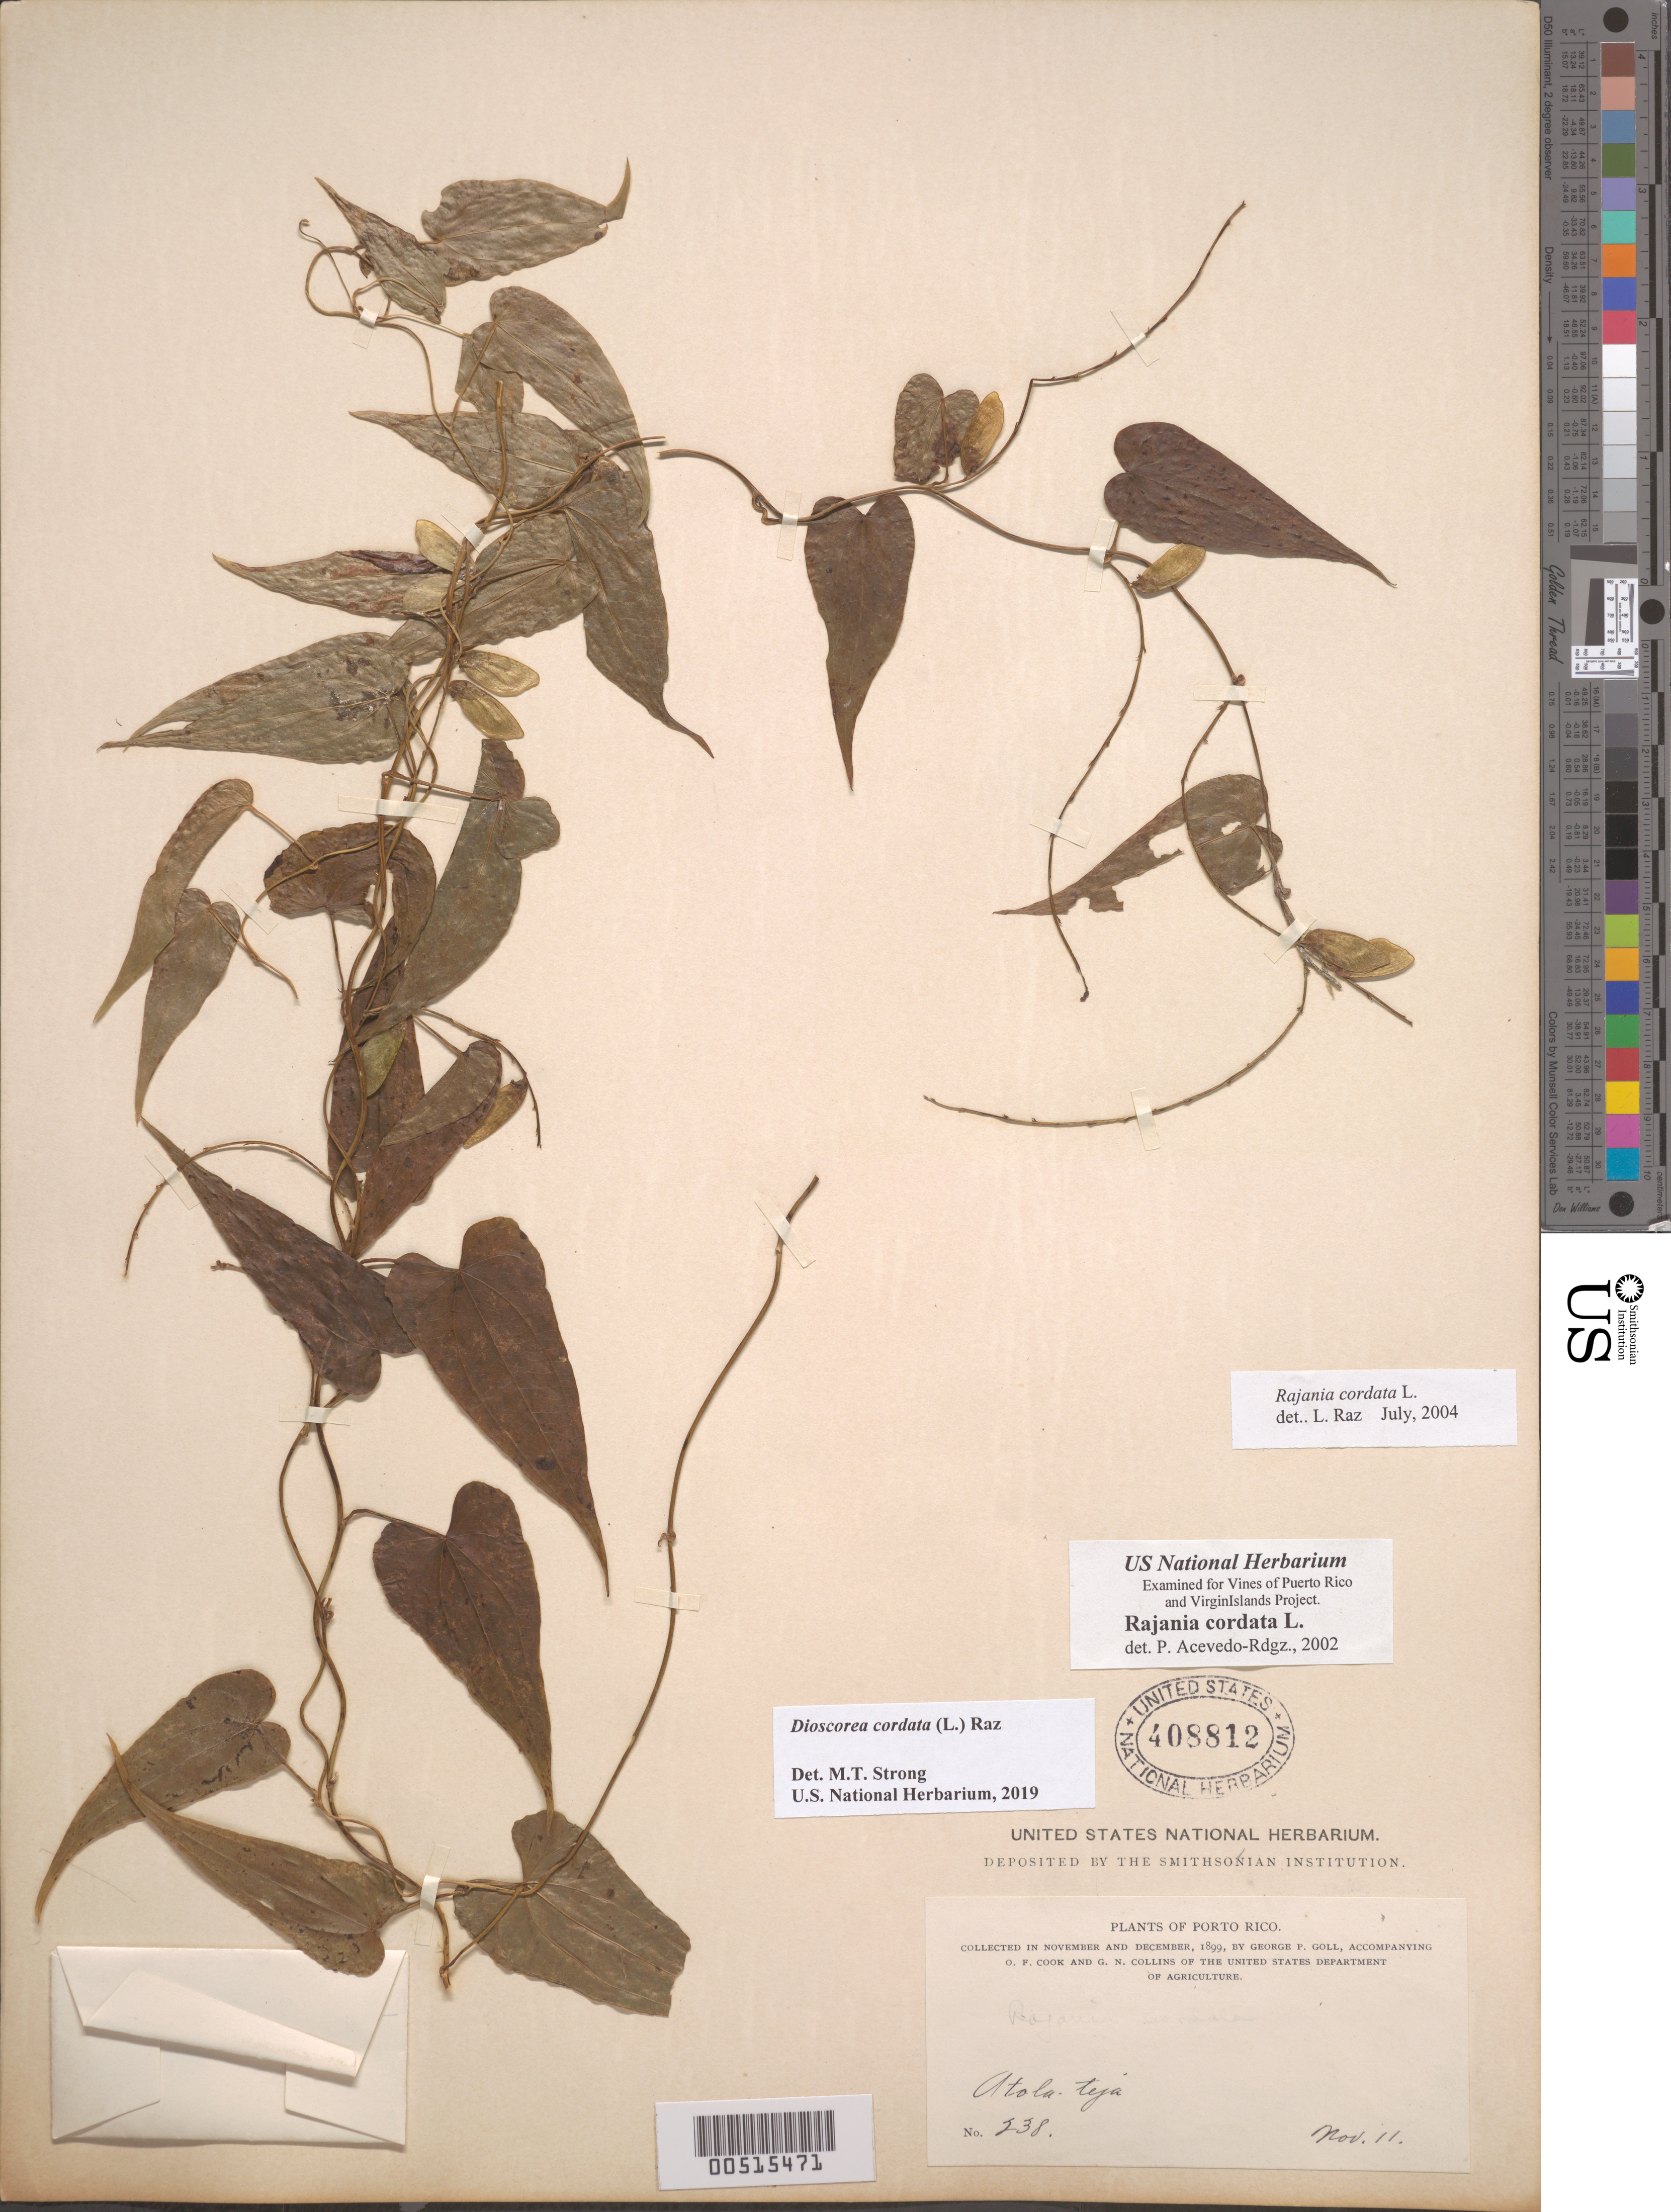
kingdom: Plantae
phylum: Tracheophyta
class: Liliopsida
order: Dioscoreales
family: Dioscoreaceae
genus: Dioscorea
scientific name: Dioscorea cordata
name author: (L.) Raz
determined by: Strong, M. T., (US), Smithsonian Institution - National Museum of Natural History (UNITED STATES)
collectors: G. Goll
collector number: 238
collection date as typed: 11 Nov 1899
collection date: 1899-11-11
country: Puerto Rico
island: Greater Antilles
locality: Atola Teja.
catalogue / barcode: US 408812